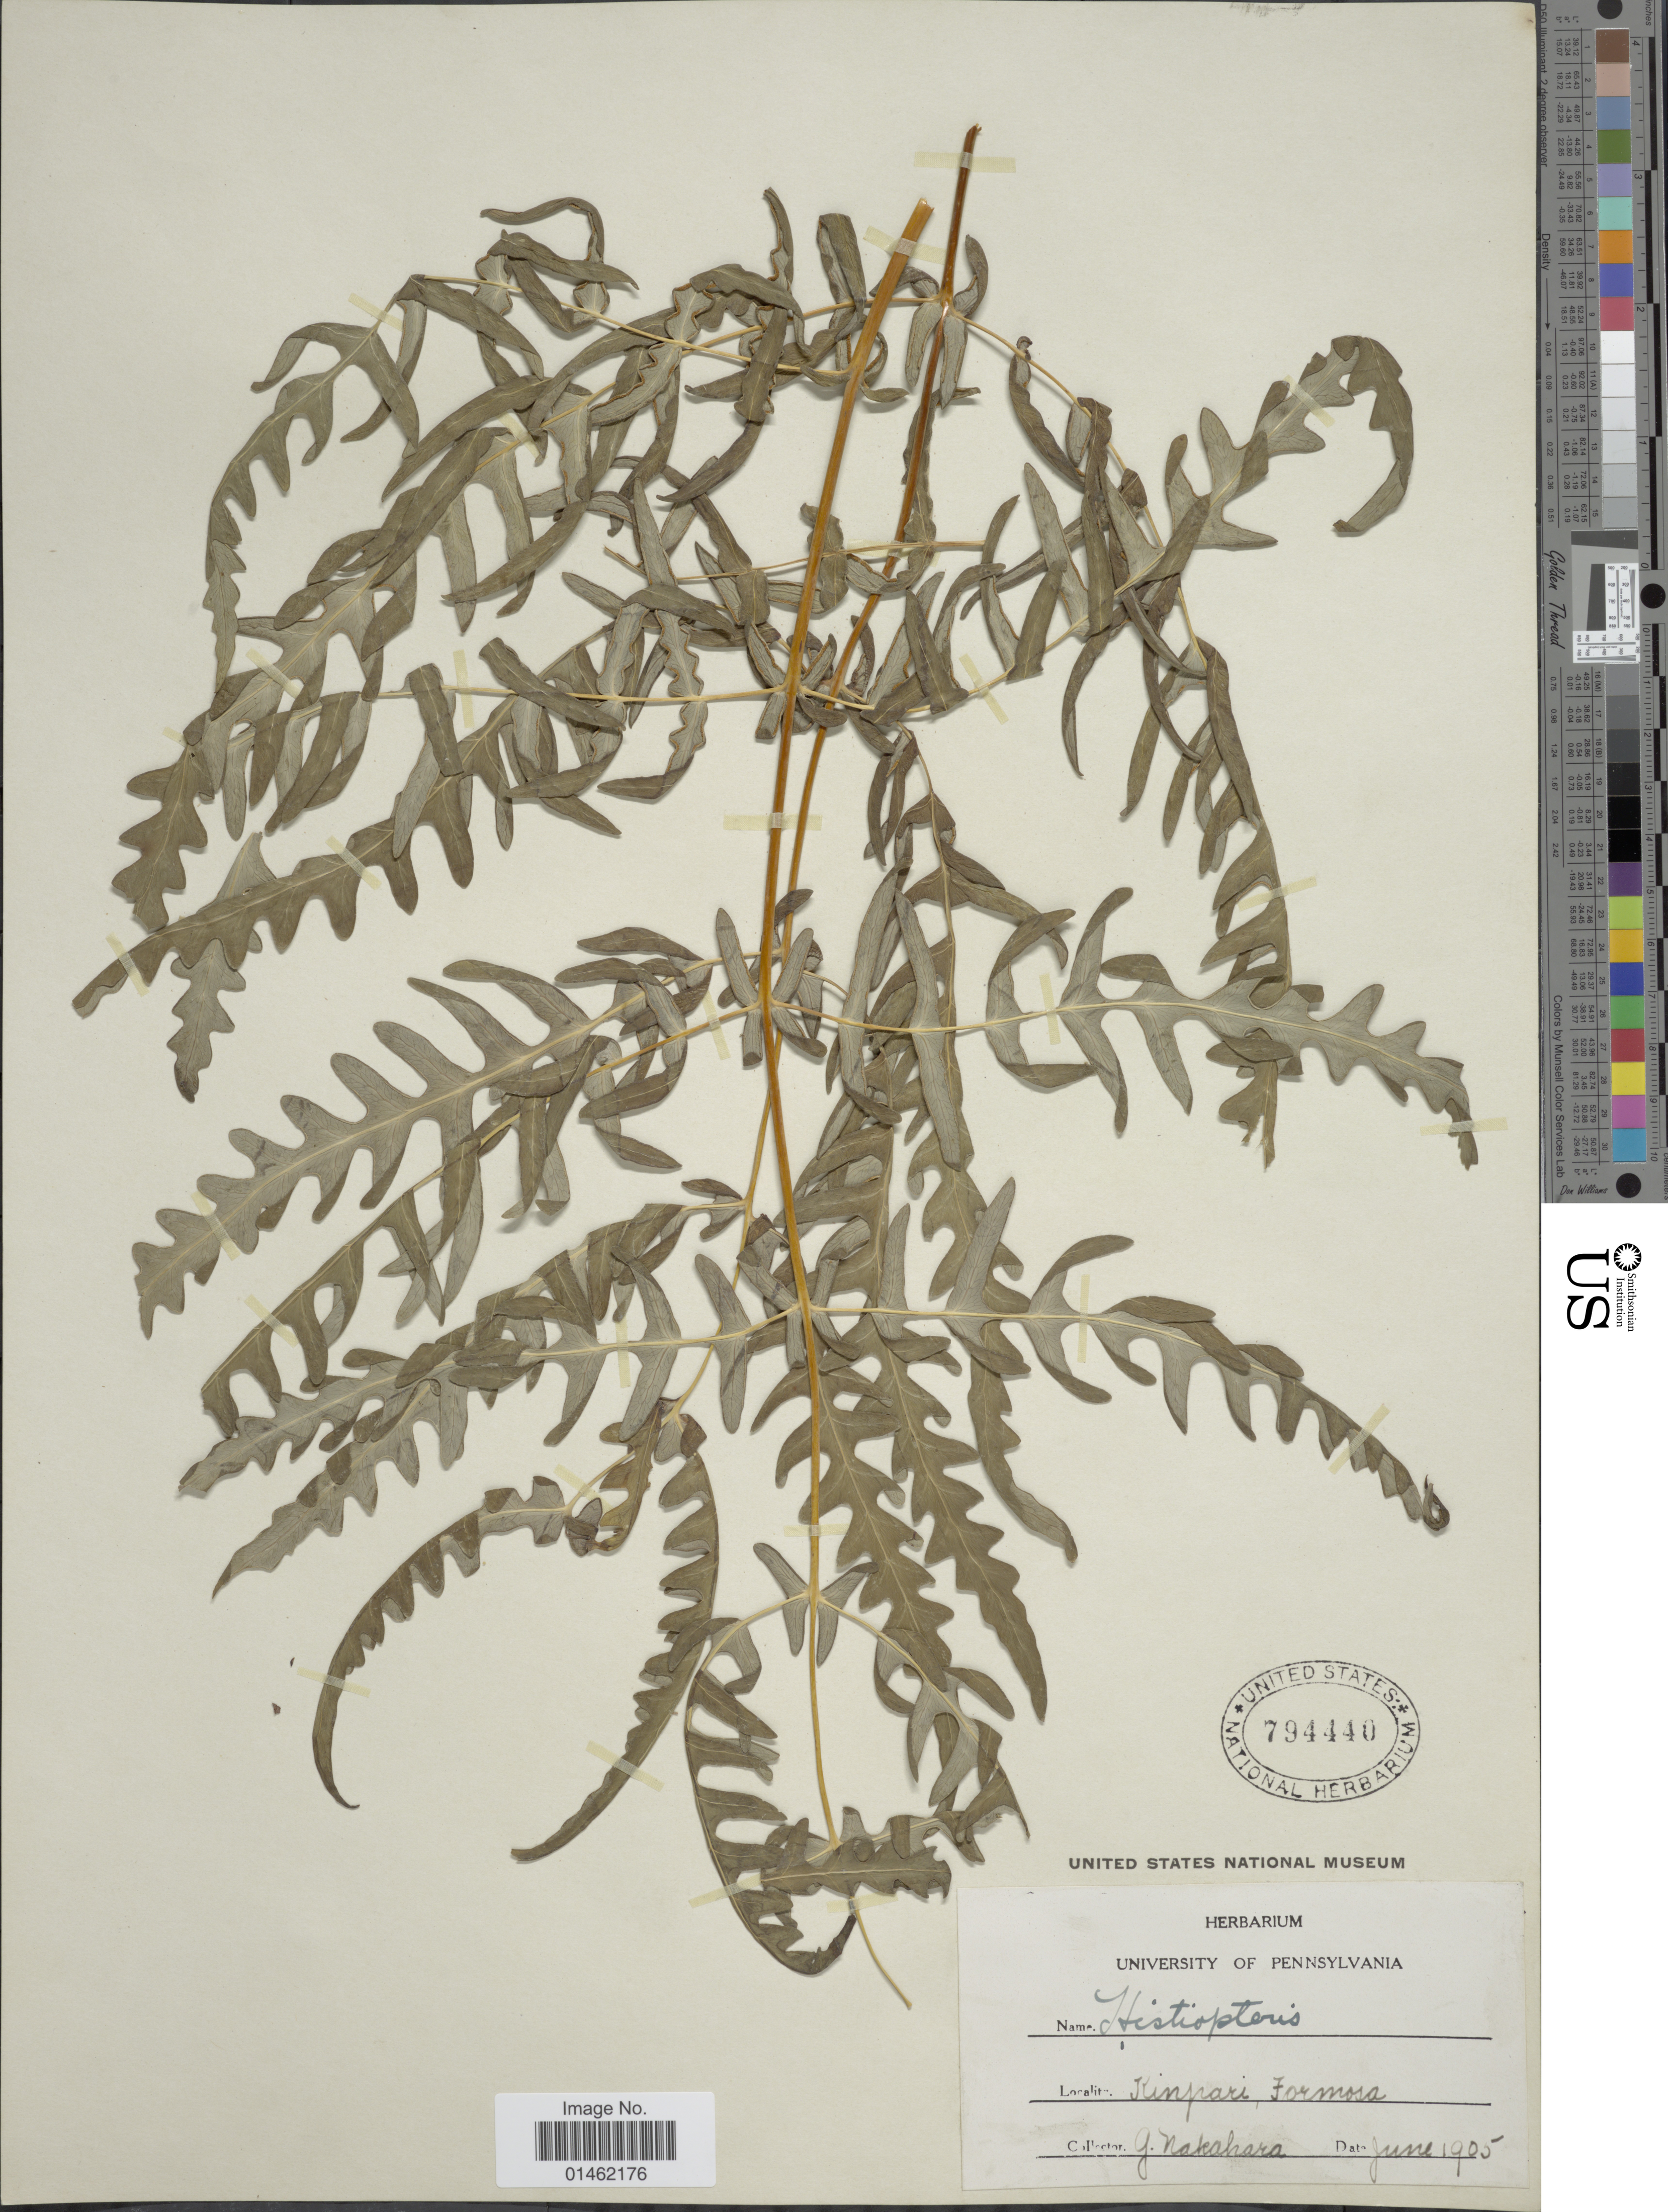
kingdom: Plantae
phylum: Tracheophyta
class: Polypodiopsida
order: Polypodiales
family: Dennstaedtiaceae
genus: Histiopteris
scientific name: Histiopteris incisa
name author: (Thunb.) J. Sm.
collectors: G. Nakahara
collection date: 1905-06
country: Taiwan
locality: Kinpari, Formosa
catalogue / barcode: US 794440